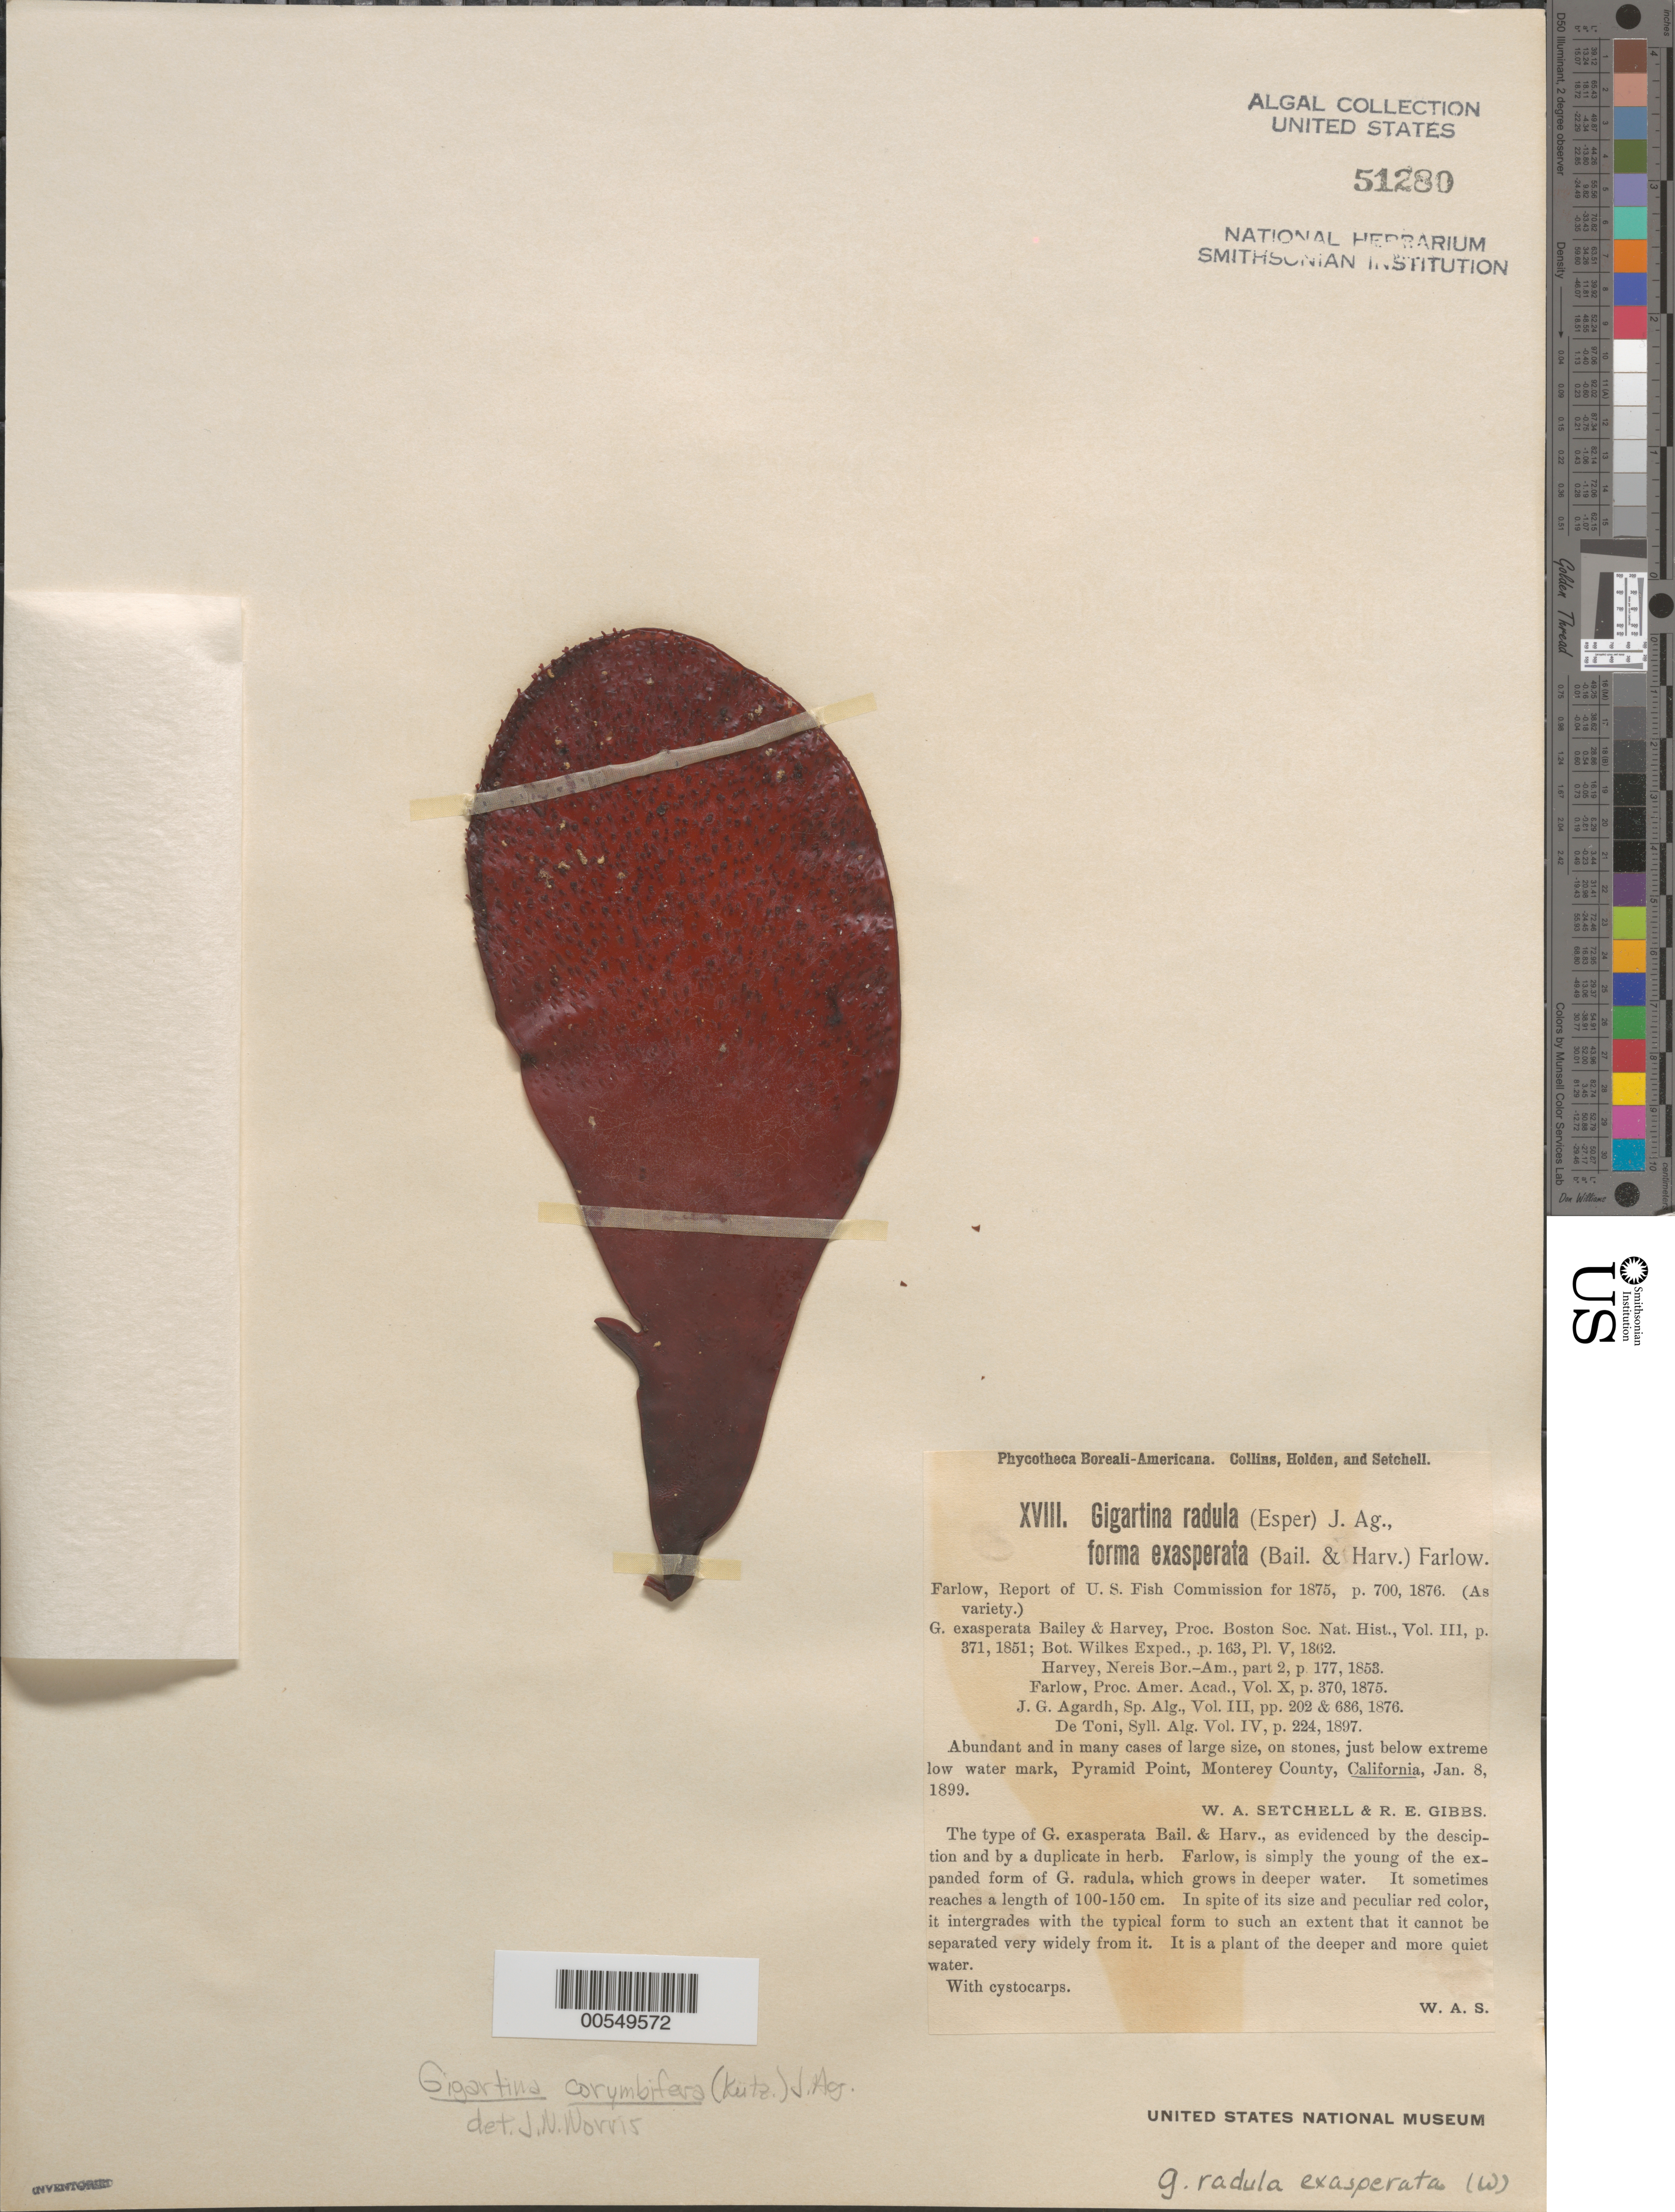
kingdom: Plantae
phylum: Rhodophyta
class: Florideophyceae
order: Gigartinales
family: Gigartinaceae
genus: Chondracanthus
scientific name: Chondracanthus corymbiferus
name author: (Kütz.) Guiry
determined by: Algae name updating Project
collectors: W. Setchell & R. Gibbs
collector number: PB-A XVIII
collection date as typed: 08 Jan 1899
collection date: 1899-01-08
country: United States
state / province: California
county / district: Monterey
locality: Pyramid Point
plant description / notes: Collins, Holden & Setchell, Phycotheca Boreali-Americana, as Gigartina radula f. exasperata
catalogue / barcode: US 51280